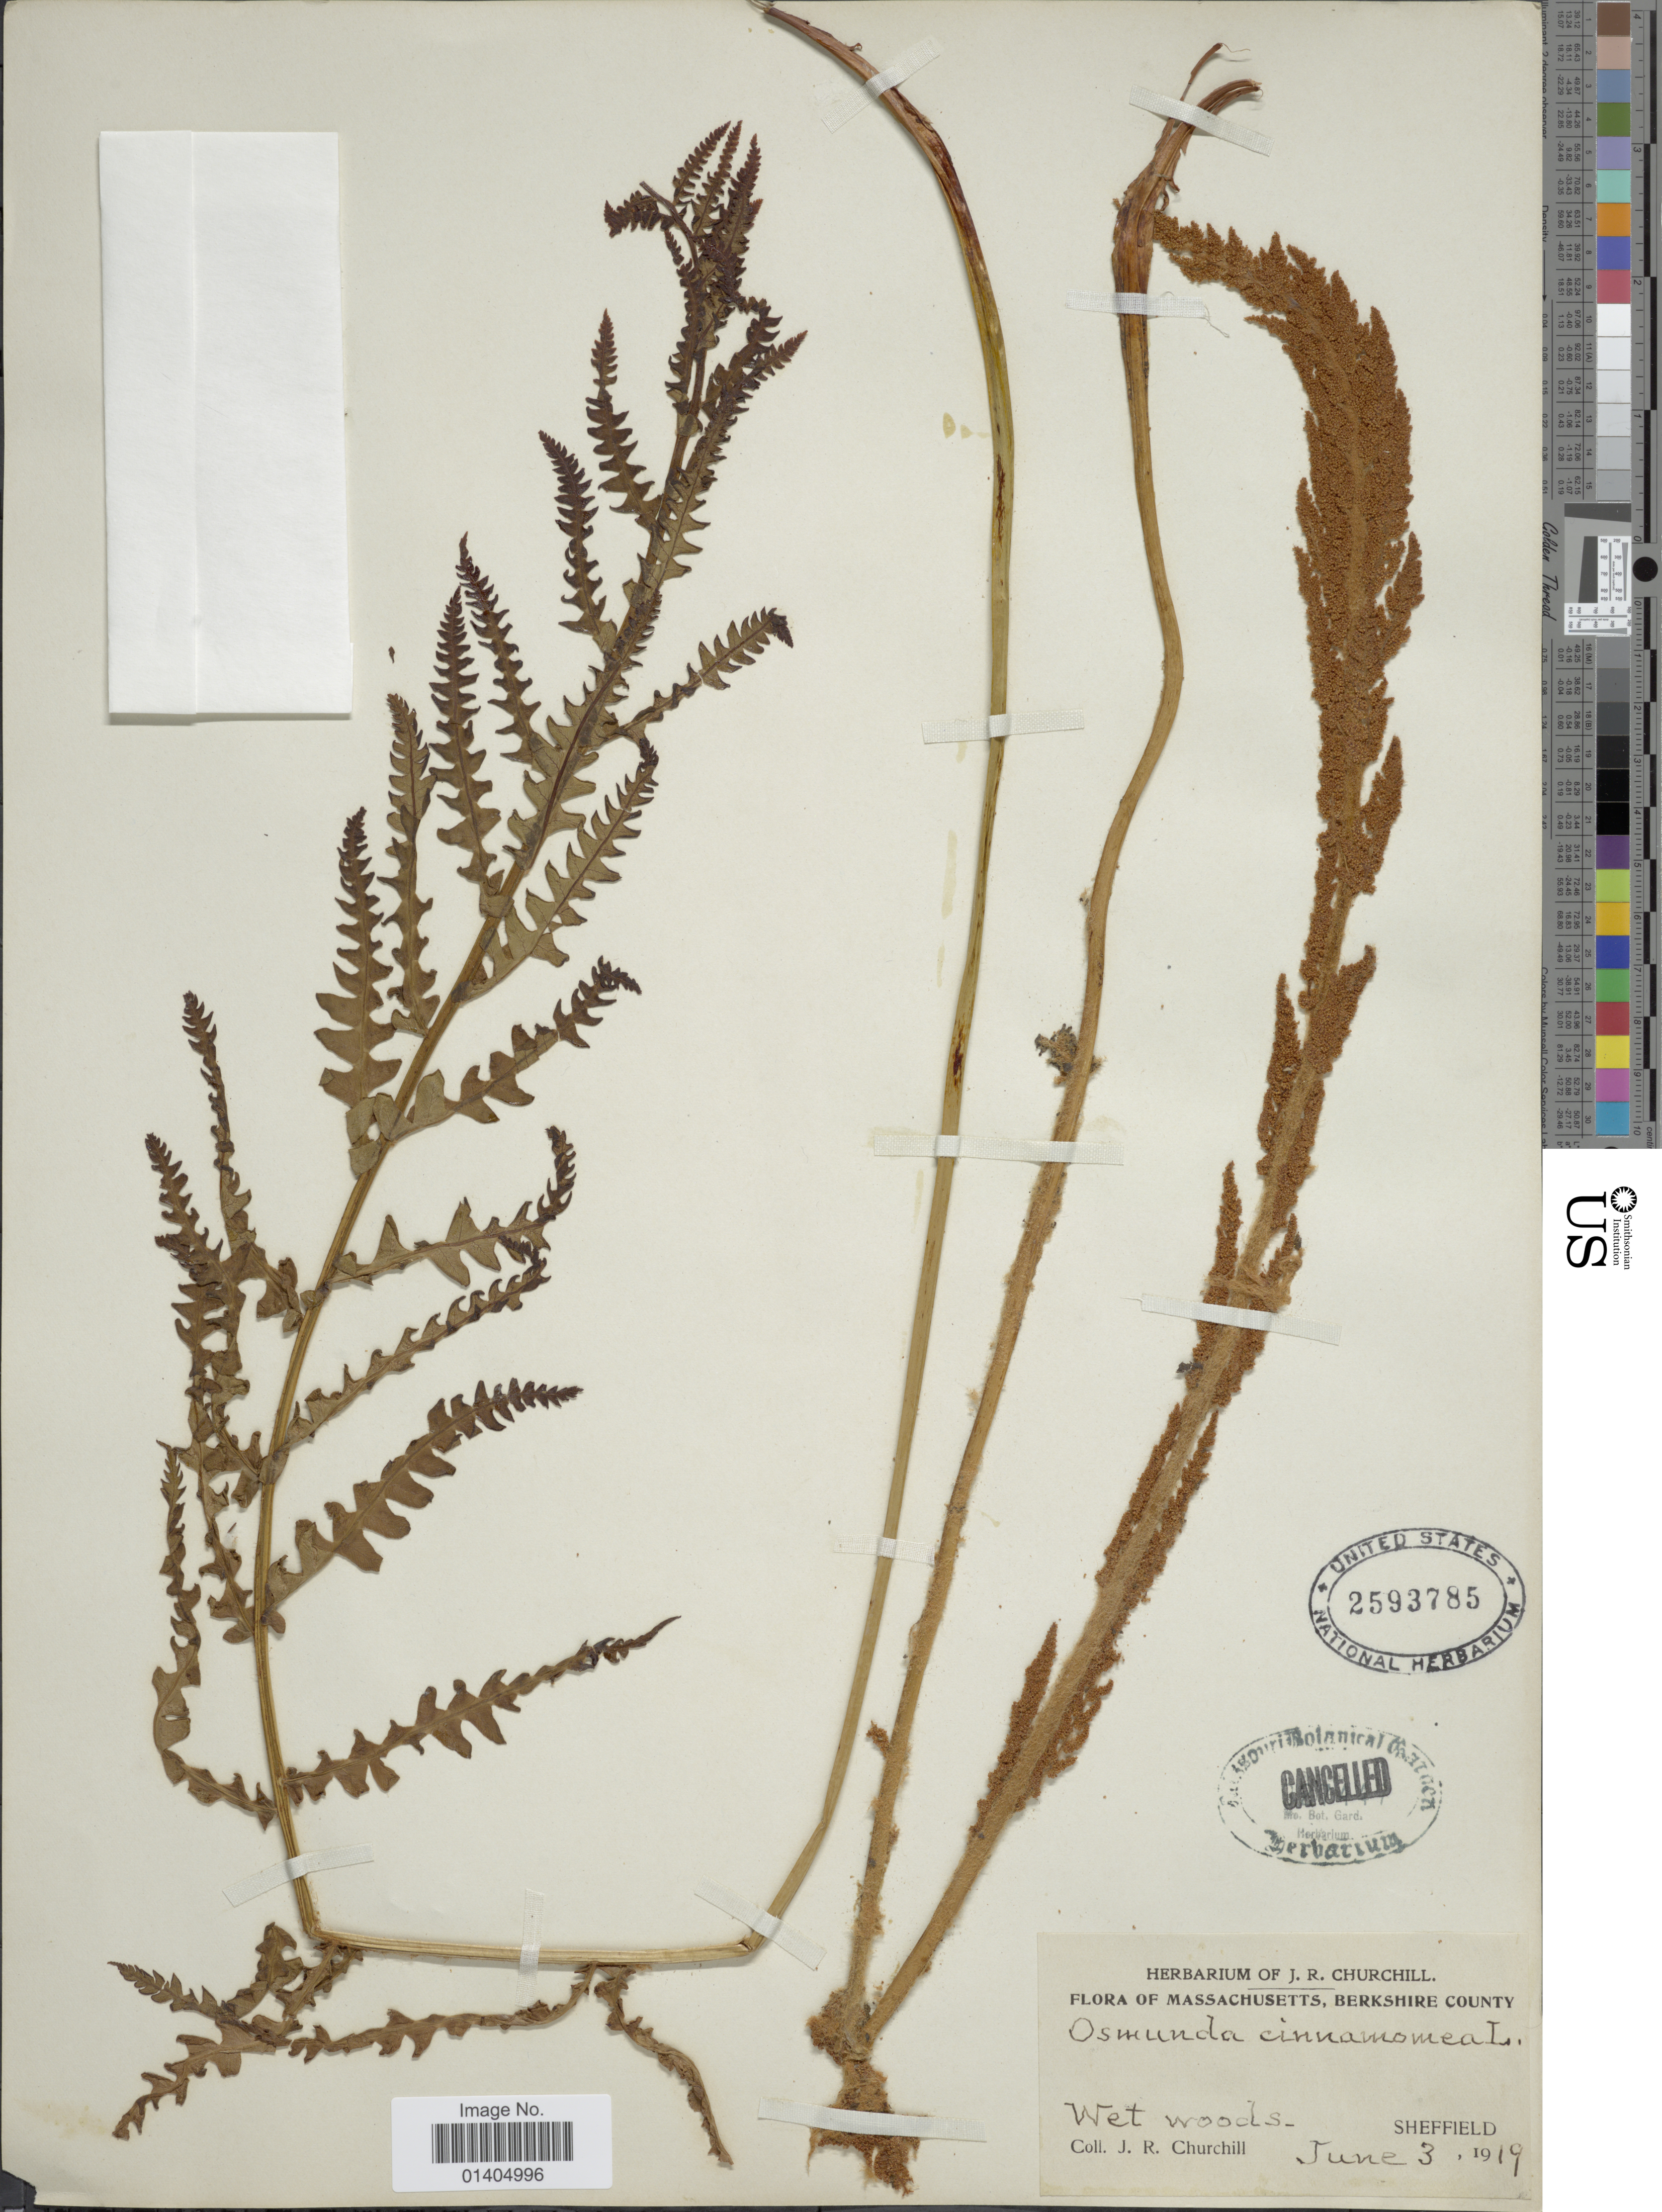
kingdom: Plantae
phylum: Tracheophyta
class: Polypodiopsida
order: Osmundales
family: Osmundaceae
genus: Osmundastrum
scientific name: Osmundastrum cinnamomeum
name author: (L.) C. Presl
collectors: J. Churchill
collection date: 1919-06-03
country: United States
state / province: Massachusetts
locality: Berkshire County, Sheffield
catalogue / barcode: US 2593785